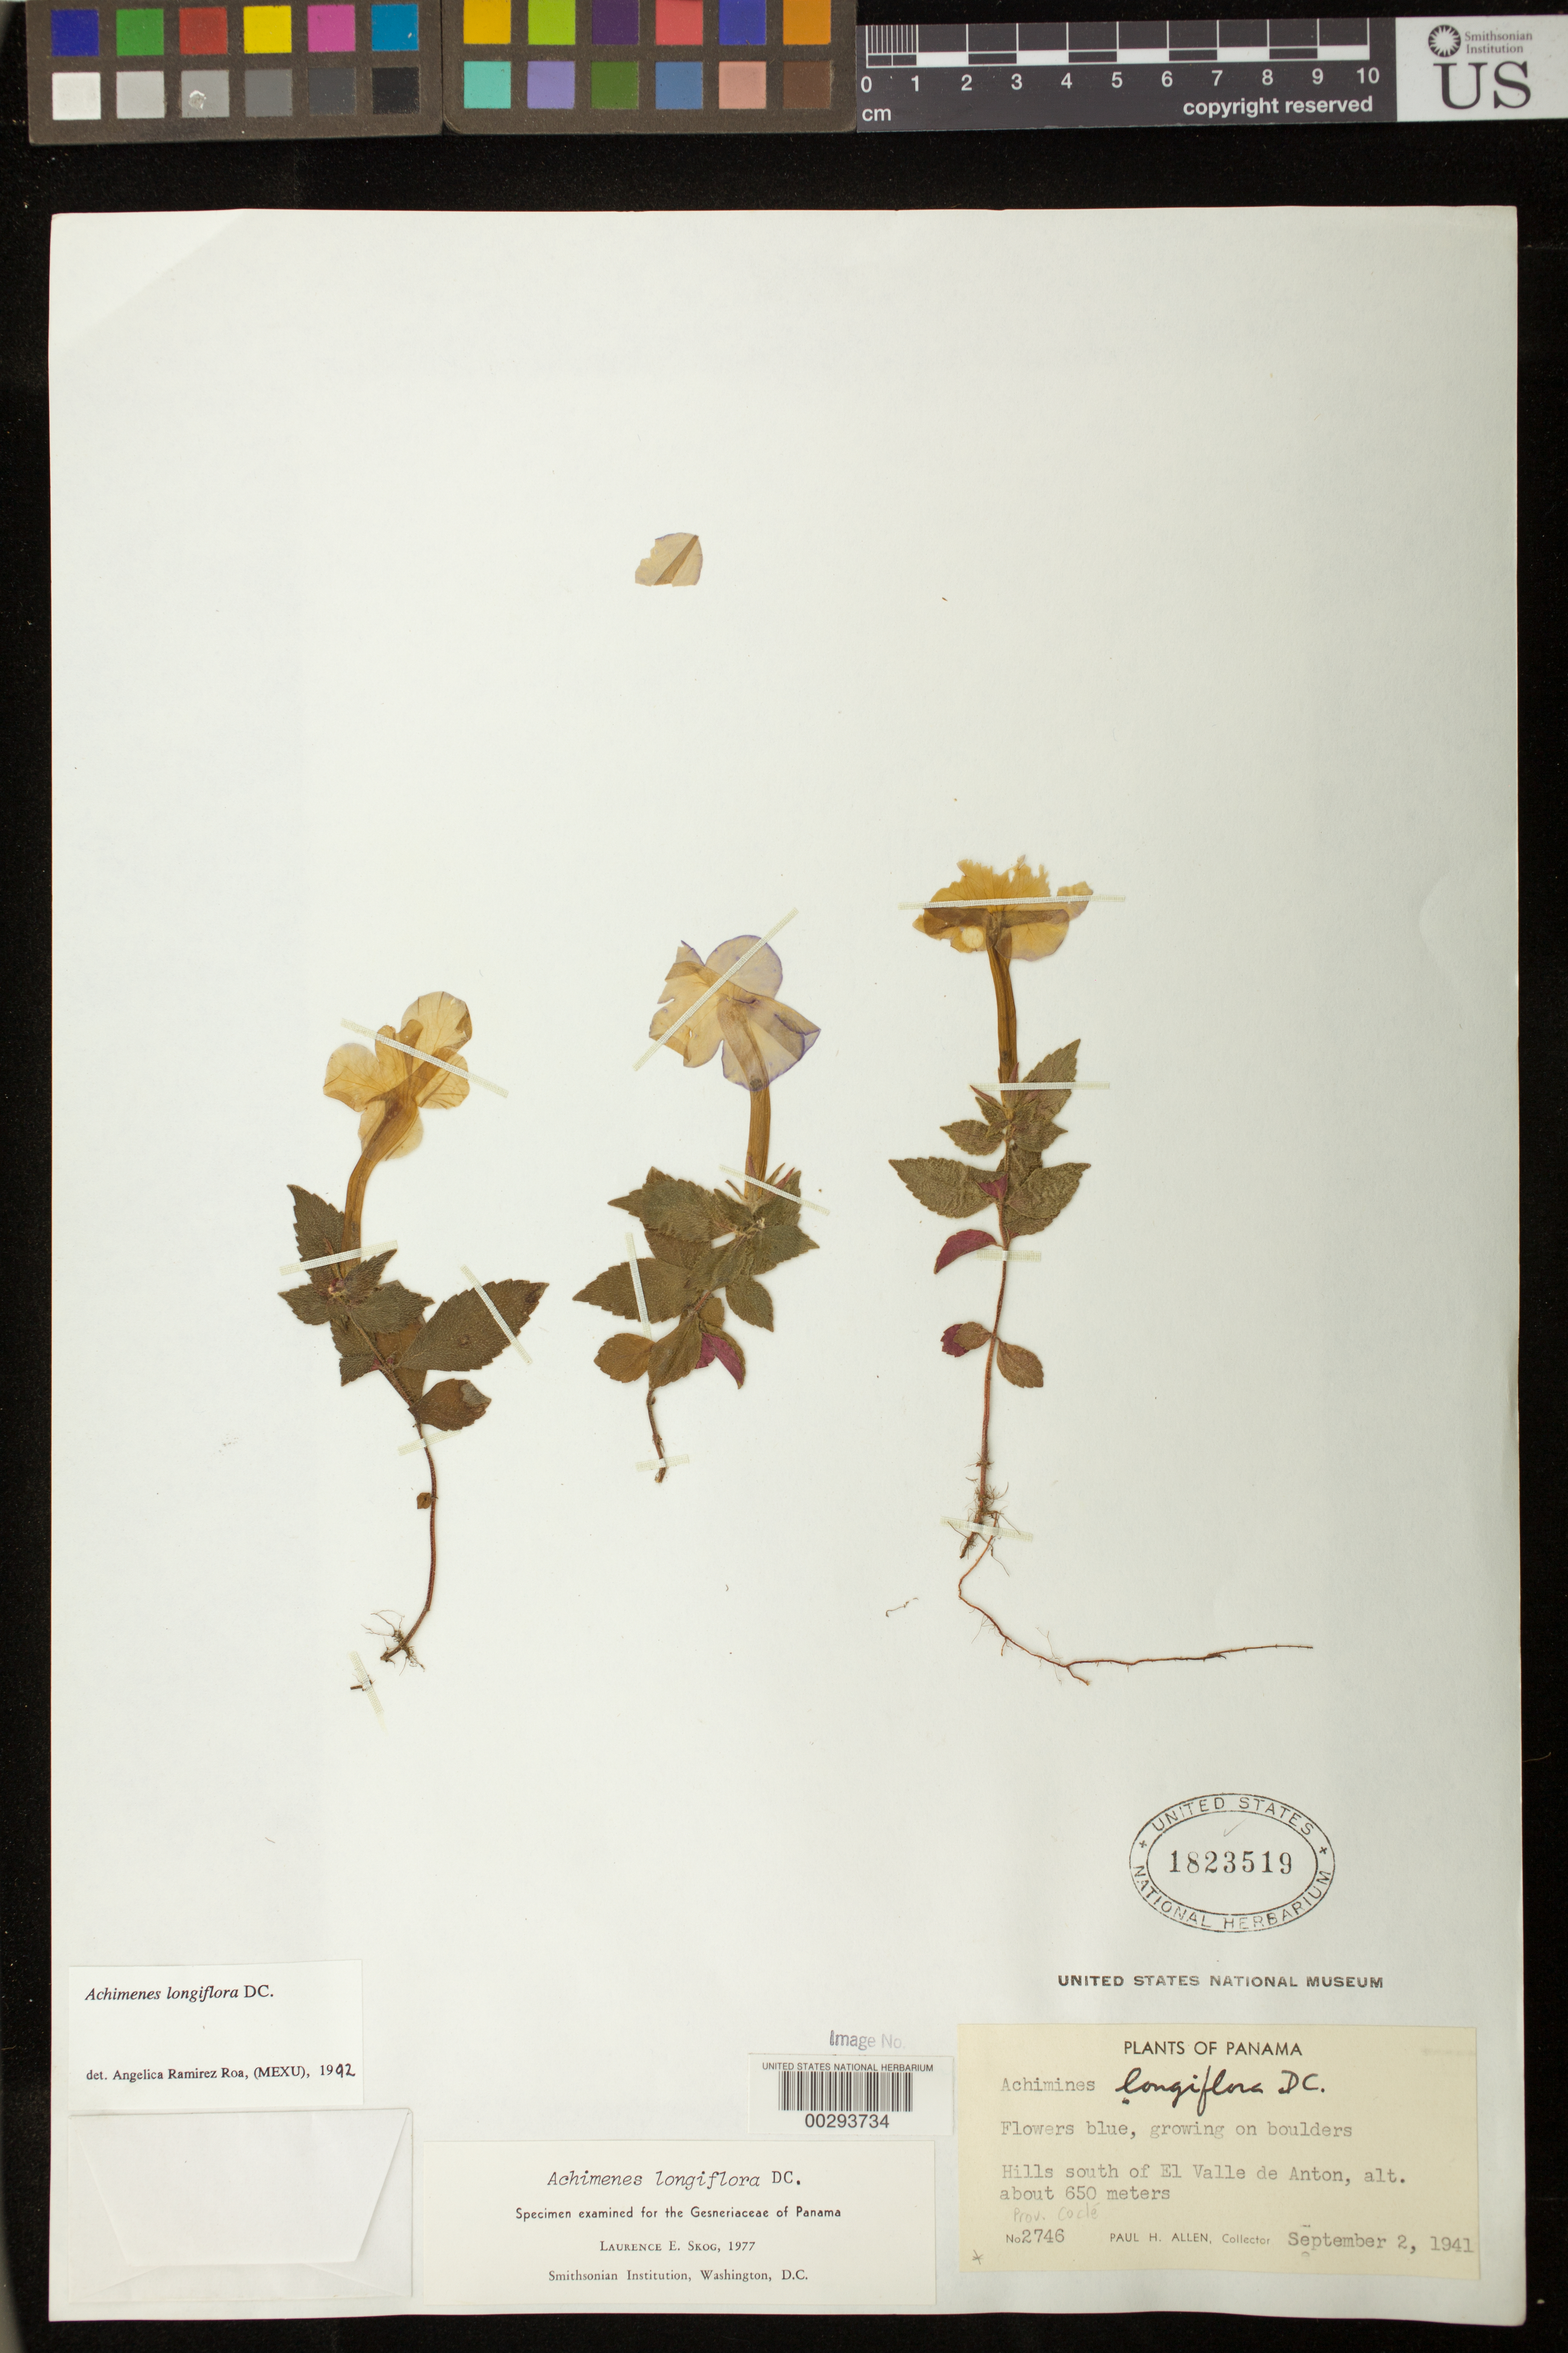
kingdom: Plantae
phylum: Tracheophyta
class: Magnoliopsida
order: Lamiales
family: Gesneriaceae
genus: Achimenes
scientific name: Achimenes longiflora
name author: DC.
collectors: P. H. Allen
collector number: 2746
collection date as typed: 02 Sep 1941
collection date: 1941-09-02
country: Panama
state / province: Coclé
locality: Hills S of El Valle de Anton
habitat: growing on boulders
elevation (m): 650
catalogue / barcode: US 1823519